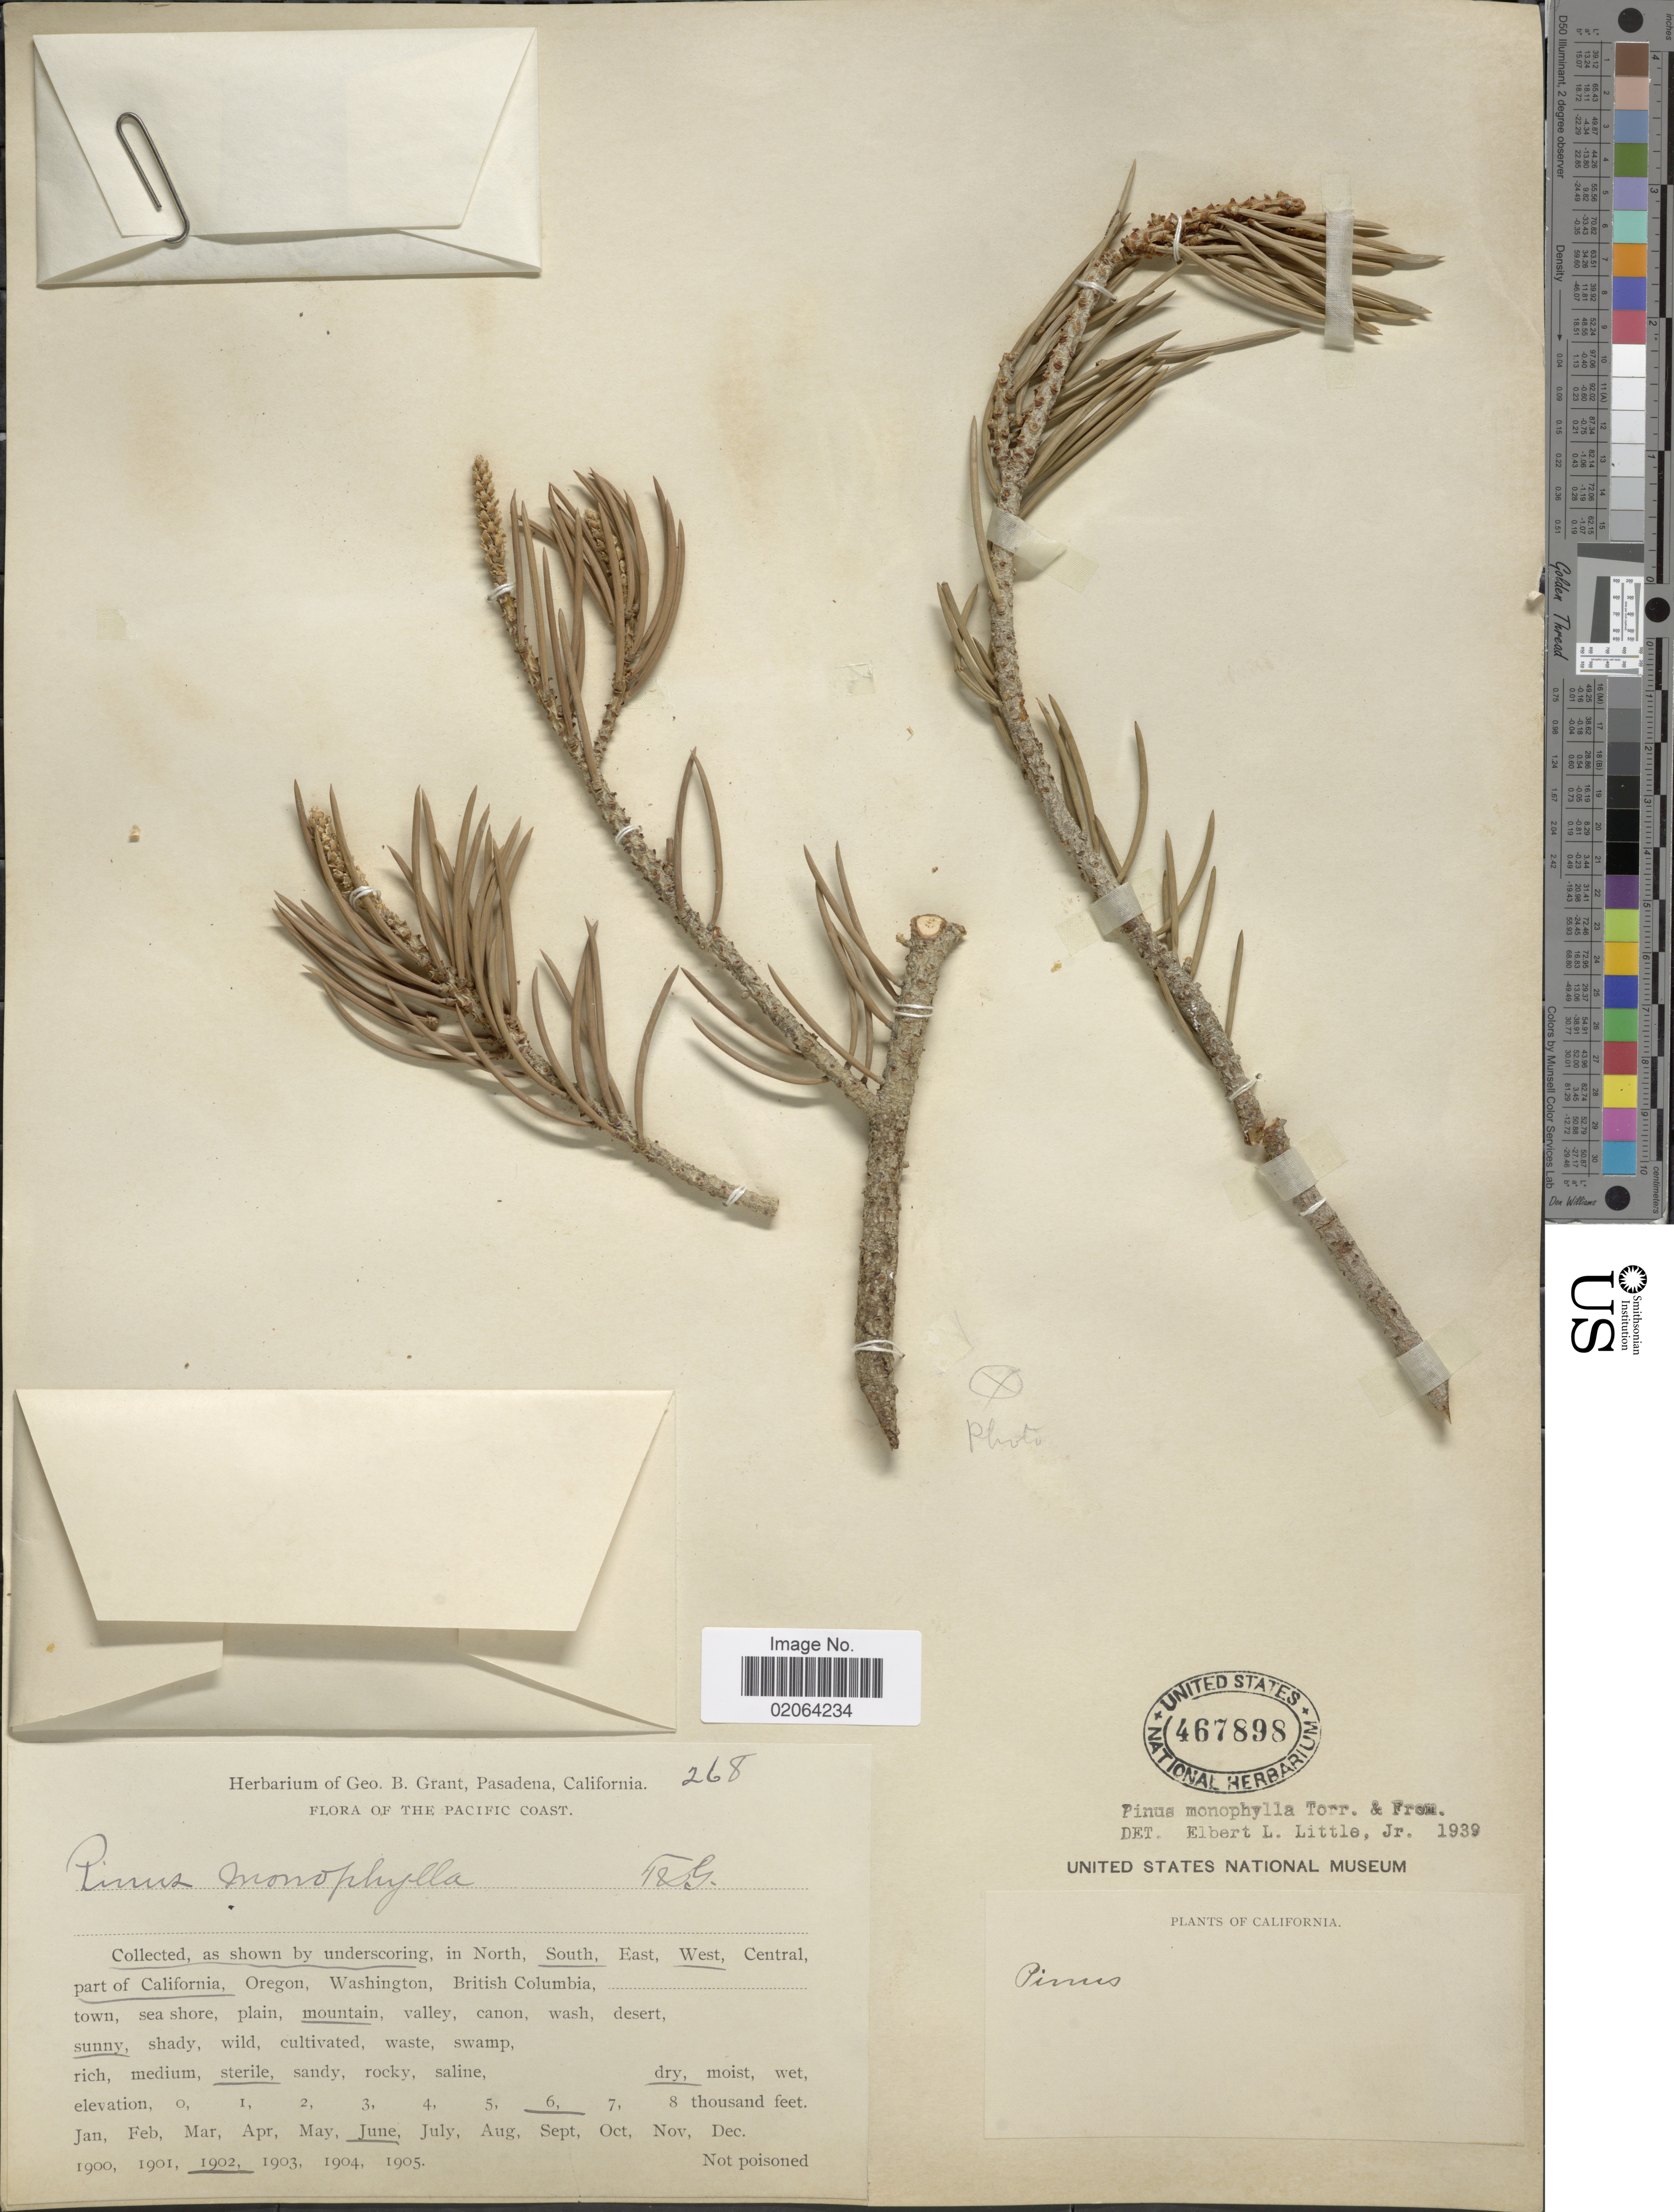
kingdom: Plantae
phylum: Tracheophyta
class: Pinopsida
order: Pinales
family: Pinaceae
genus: Pinus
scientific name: Pinus monophylla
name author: Torr. & Frém.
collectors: ex herb. Geo. B. Grant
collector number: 268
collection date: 1902-06-06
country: United States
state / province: California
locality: South , West, part of California. Mountain.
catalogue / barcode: US 467898